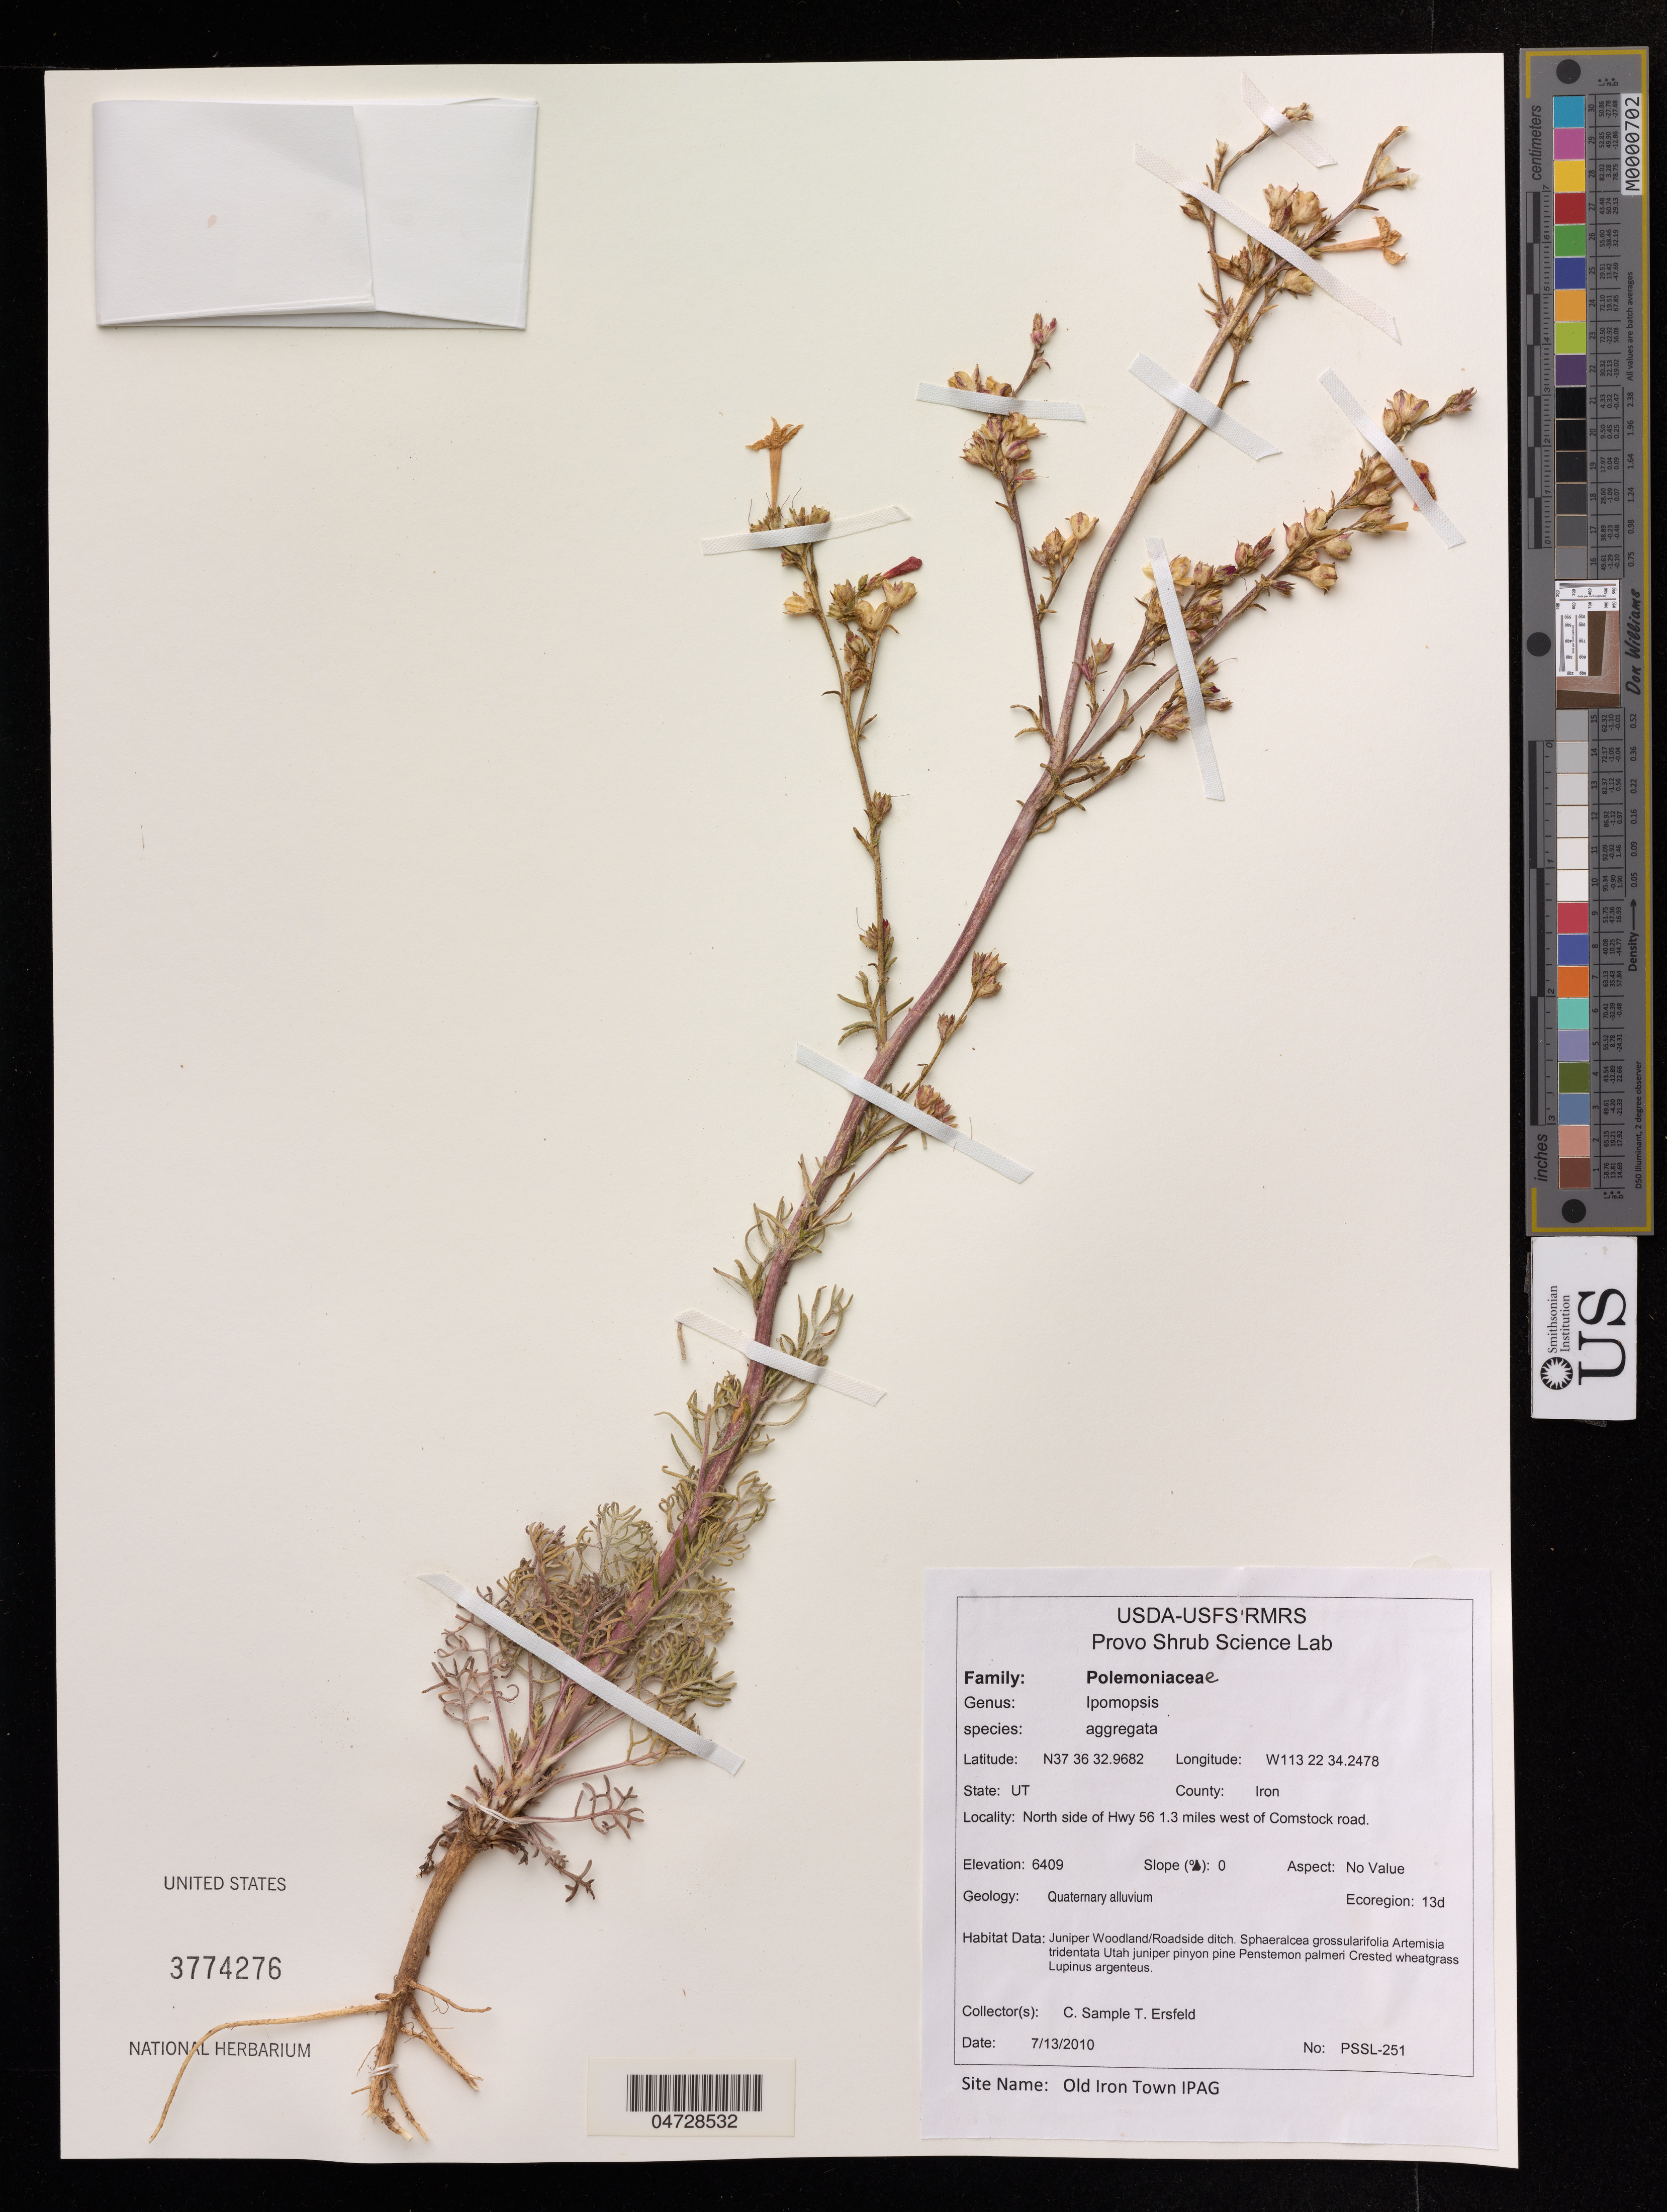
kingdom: Plantae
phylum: Tracheophyta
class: Magnoliopsida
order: Ericales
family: Polemoniaceae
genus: Ipomopsis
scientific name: Ipomopsis aggregata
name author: (Pursh) V.E. Grant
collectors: C. Sample & T. Ersfeld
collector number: PSSL-251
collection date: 2010-07-13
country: United States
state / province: Utah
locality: Iron, North side of Hwy 56 1.3 miles west of Comstock road.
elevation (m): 1953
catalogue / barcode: US 3774276